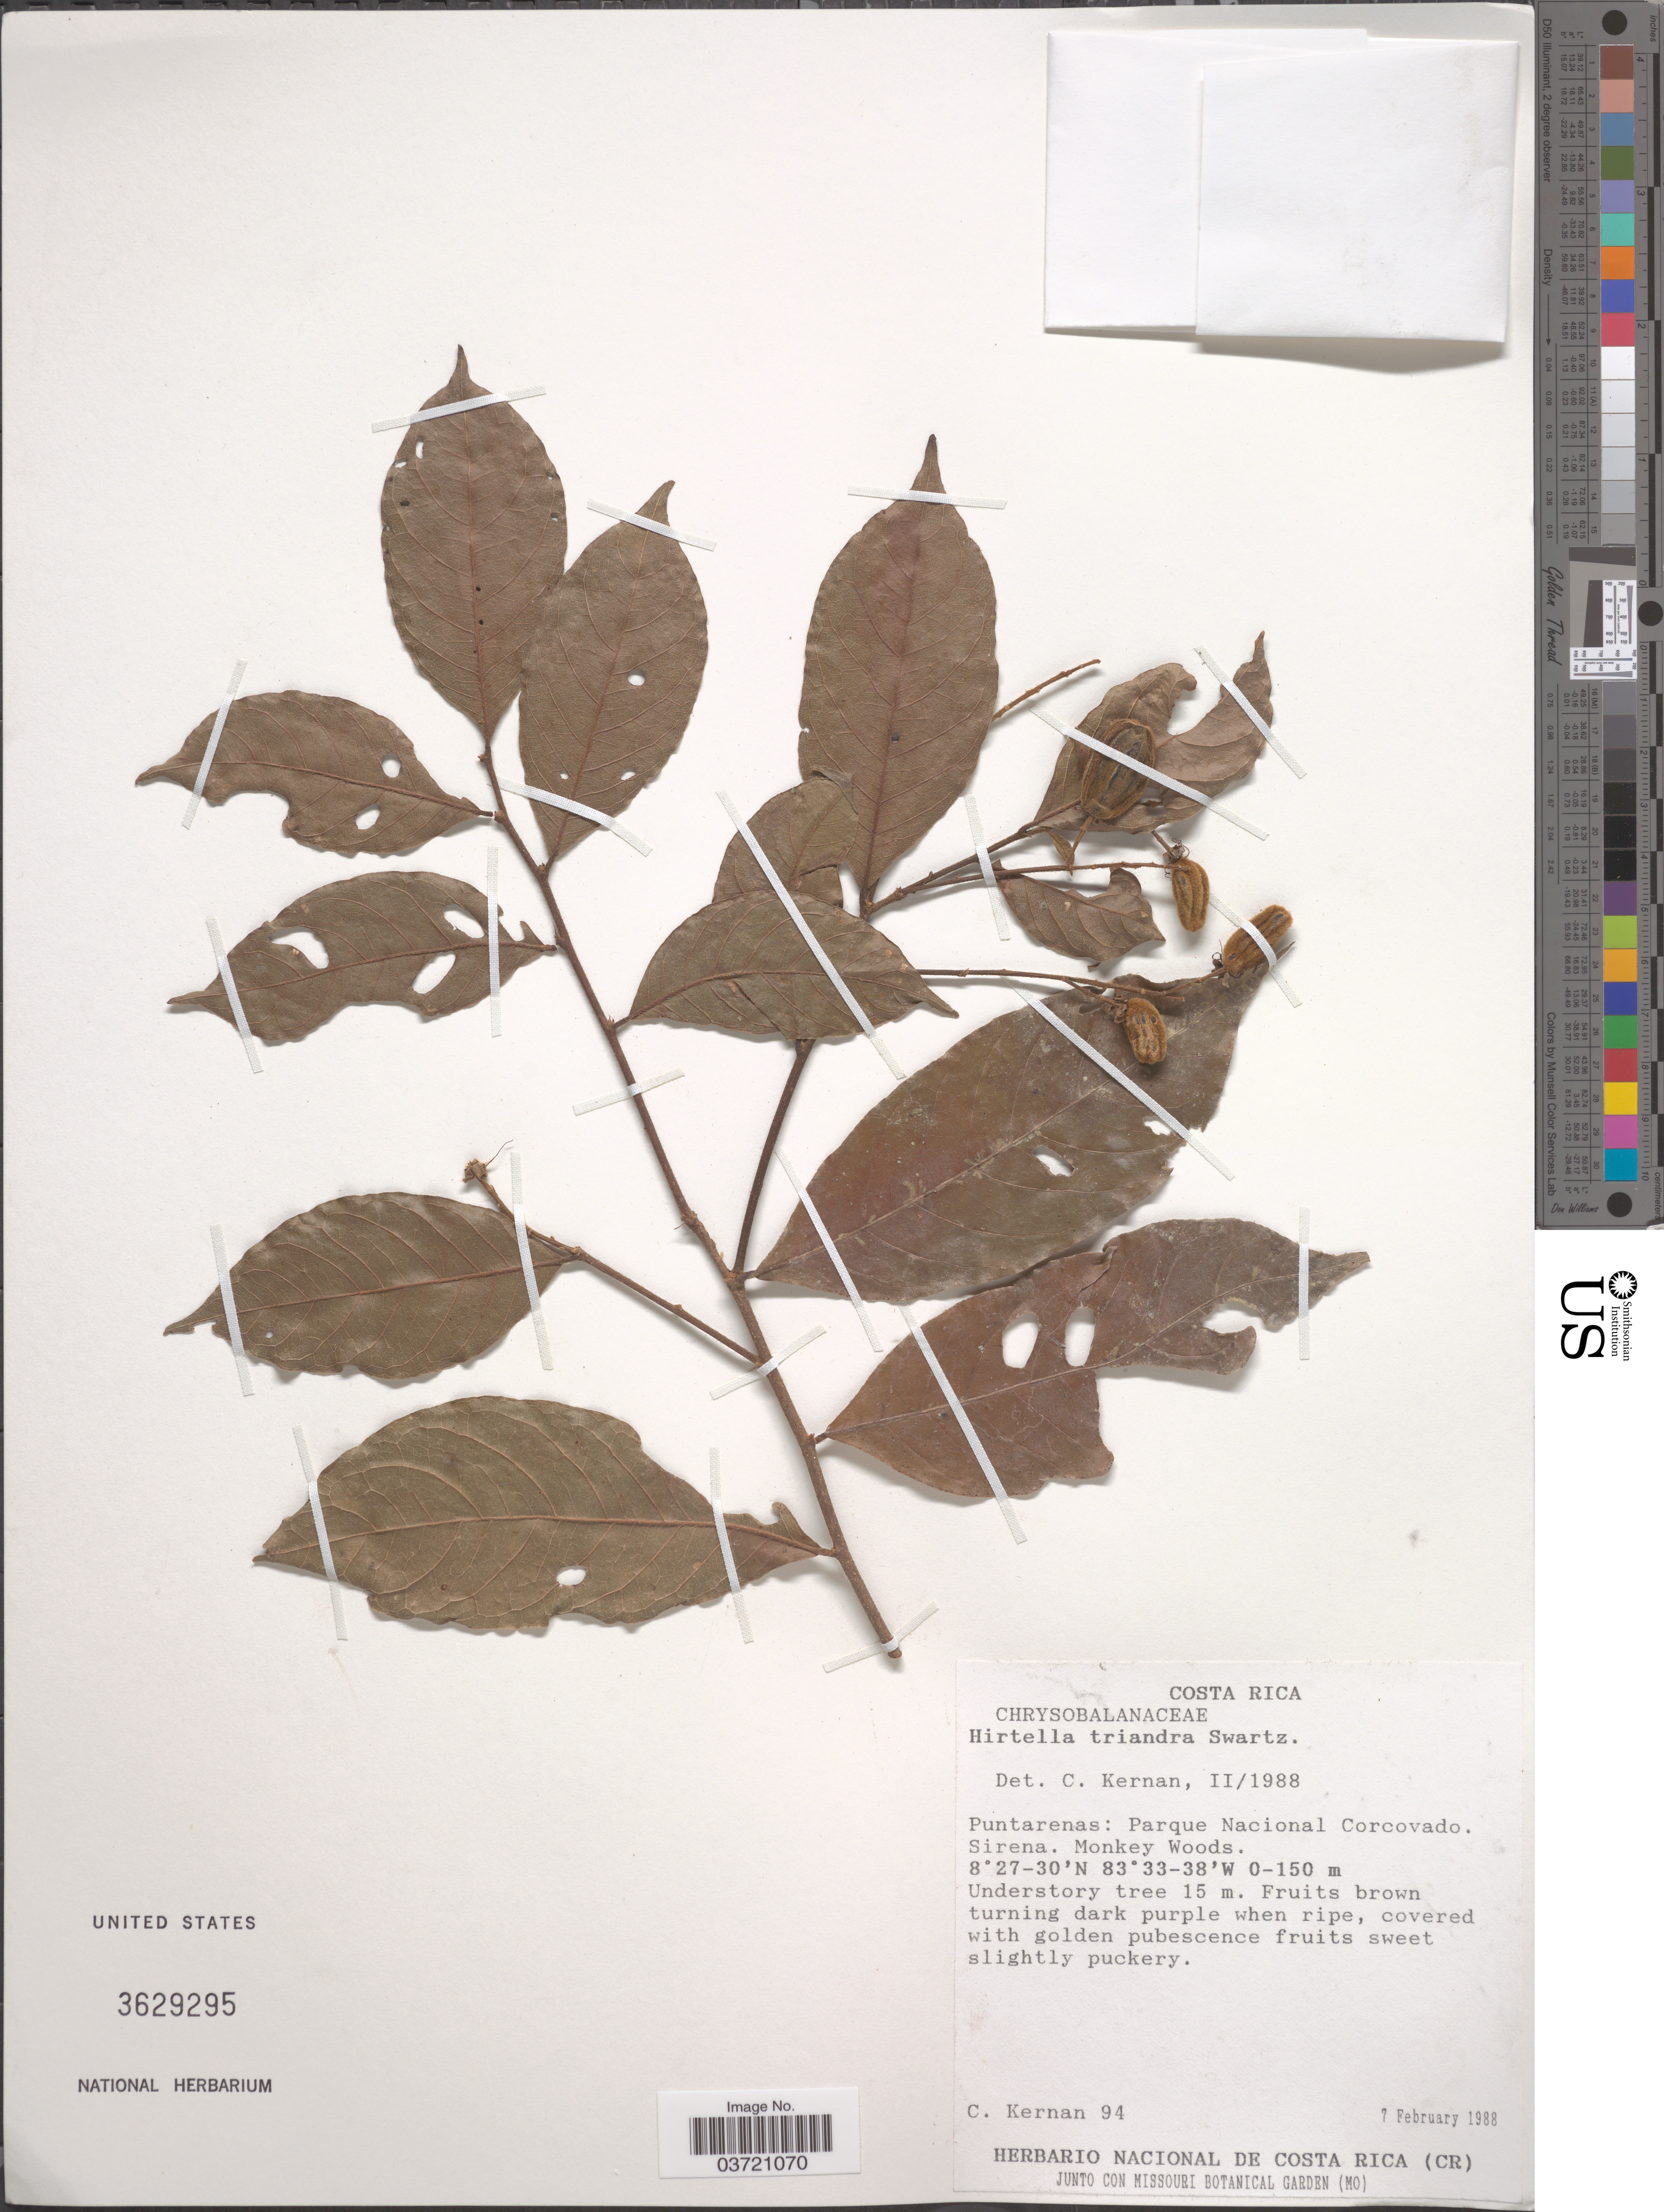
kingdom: Plantae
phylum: Tracheophyta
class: Magnoliopsida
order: Malpighiales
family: Chrysobalanaceae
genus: Hirtella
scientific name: Hirtella triandra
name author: Sw.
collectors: C. Kernan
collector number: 94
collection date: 1988-02-07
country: Costa Rica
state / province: Puntarenas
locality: Parque Nacional Corcovado. Sirena. Monkey woods.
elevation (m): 0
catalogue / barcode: US 3629295